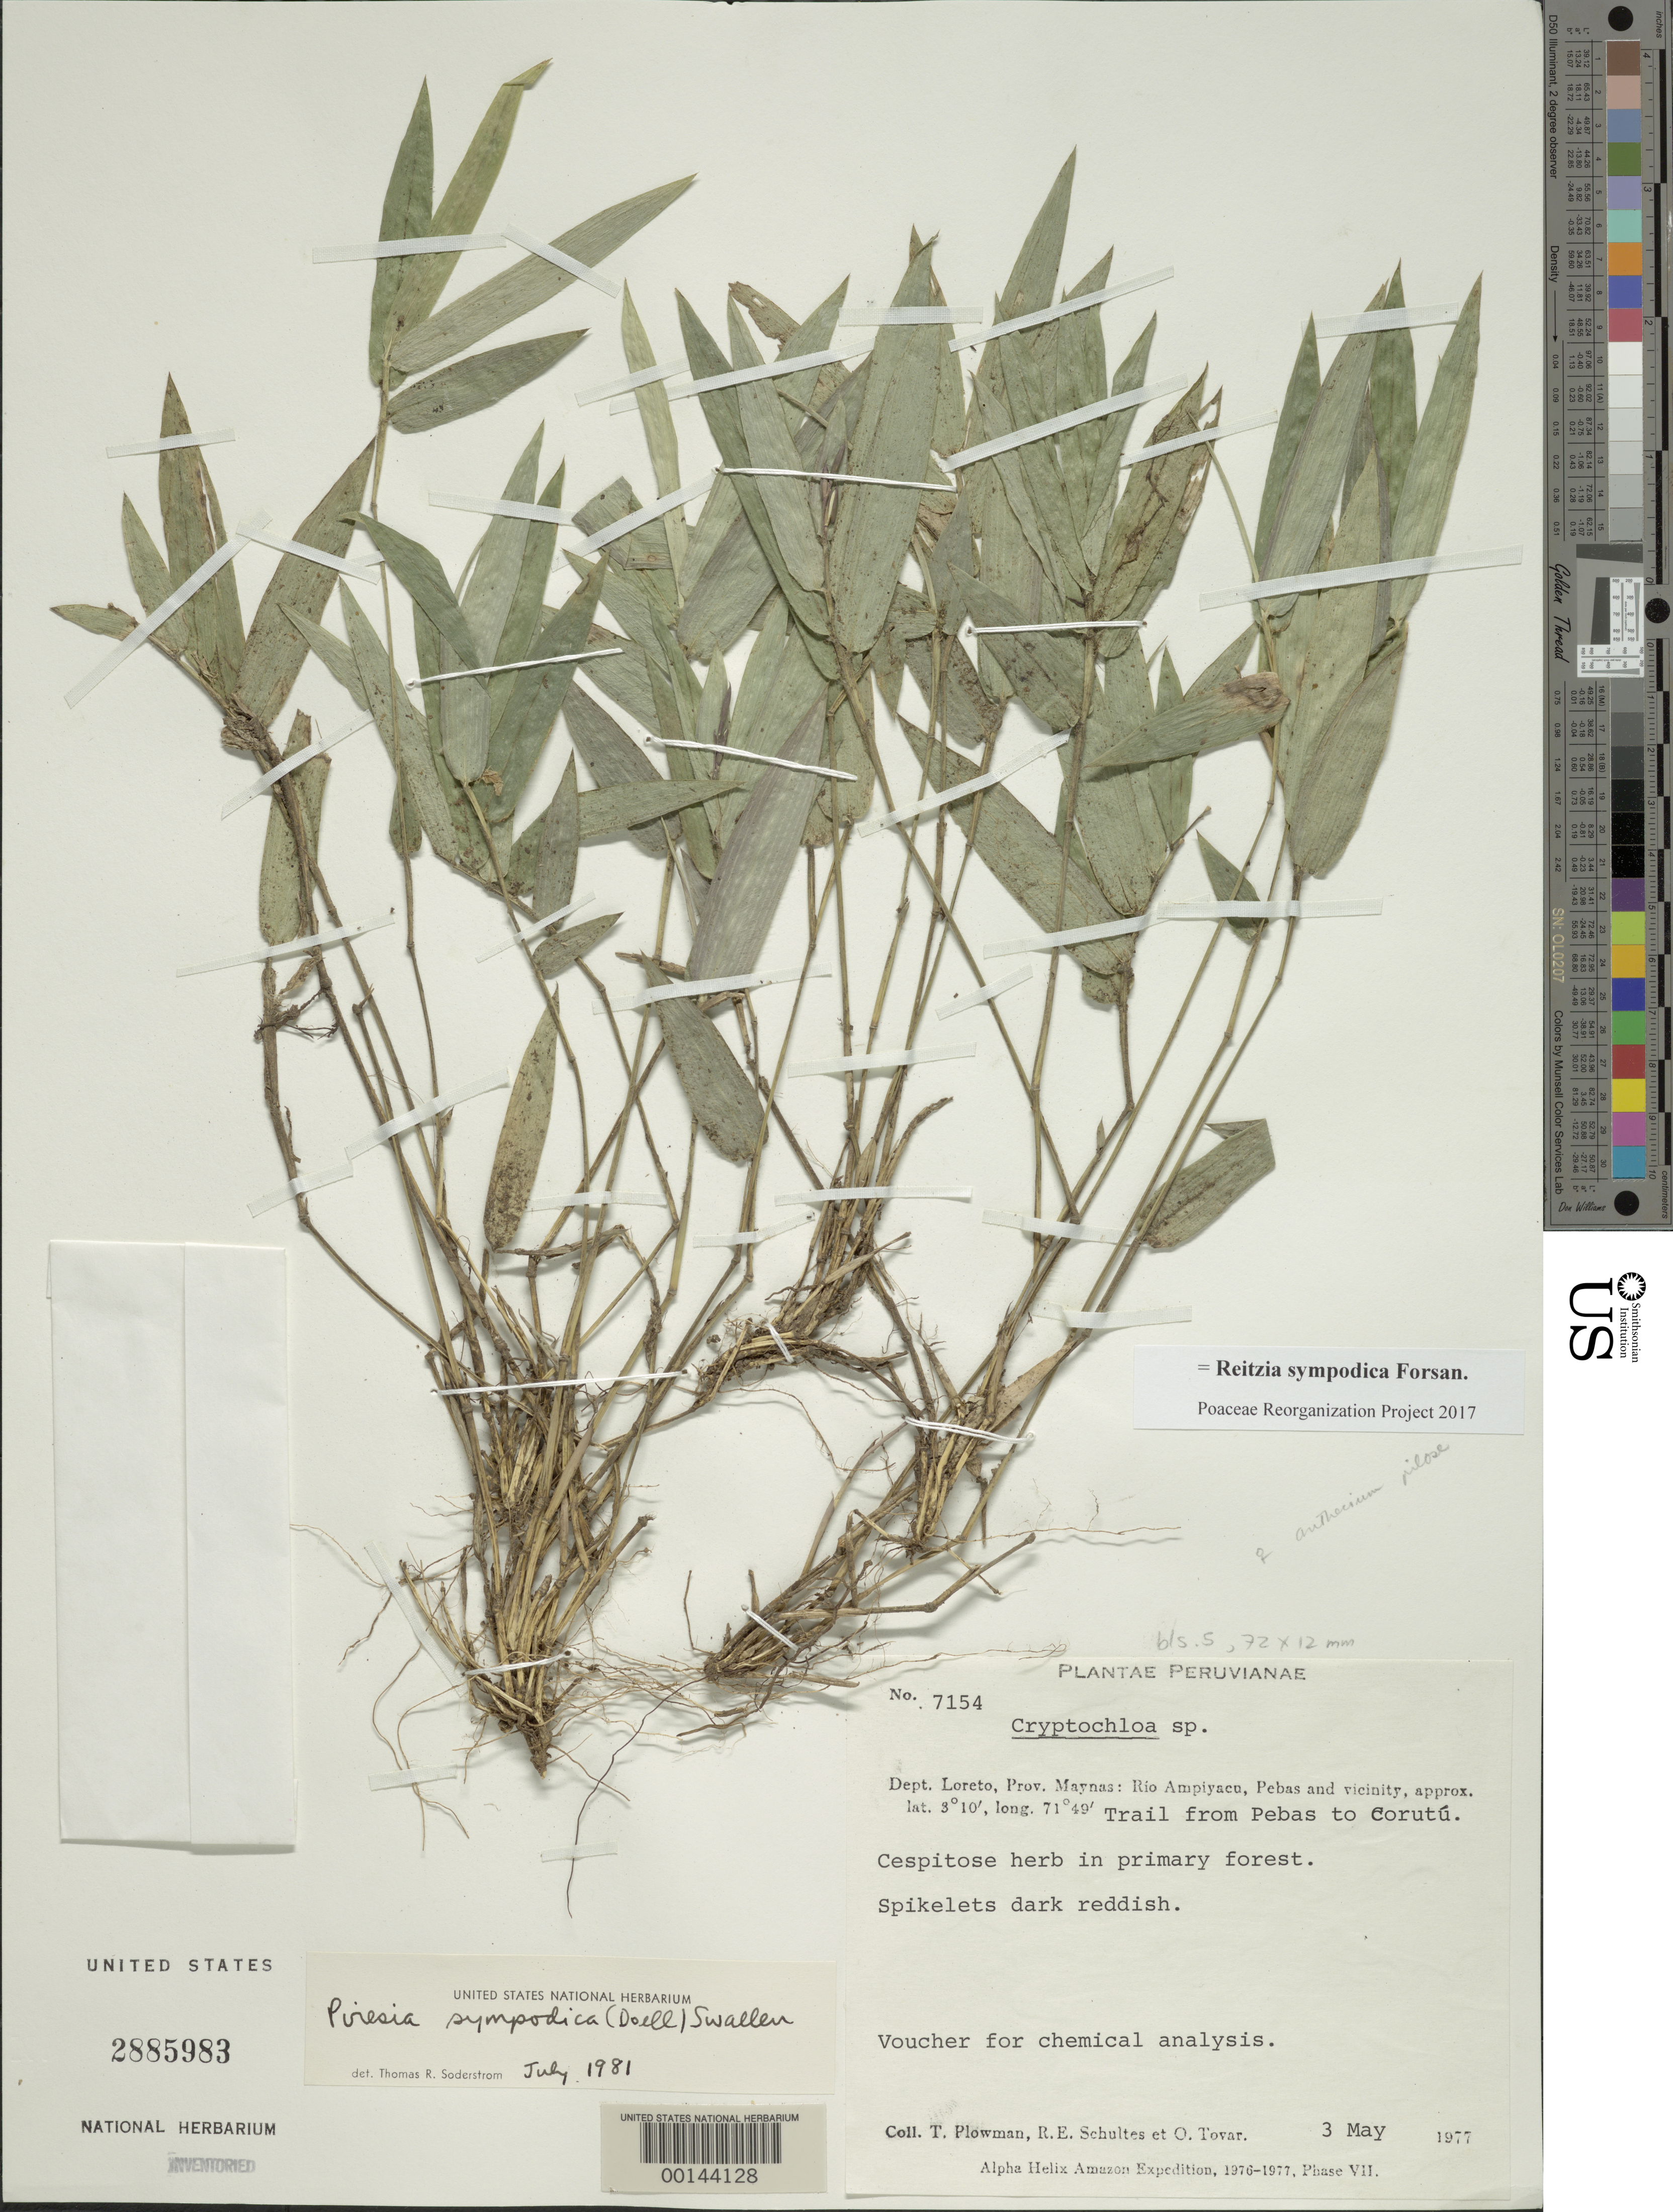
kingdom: Plantae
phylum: Tracheophyta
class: Liliopsida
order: Poales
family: Poaceae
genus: Reitzia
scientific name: Reitzia sympodica ined. 2019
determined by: Poaceae Reorganization Project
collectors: T. Plowman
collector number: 7154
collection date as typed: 03 May 1977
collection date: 1977-05-03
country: Peru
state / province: Loreto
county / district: Maynas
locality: Rio ampiyacu, pebas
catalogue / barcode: US 2885983